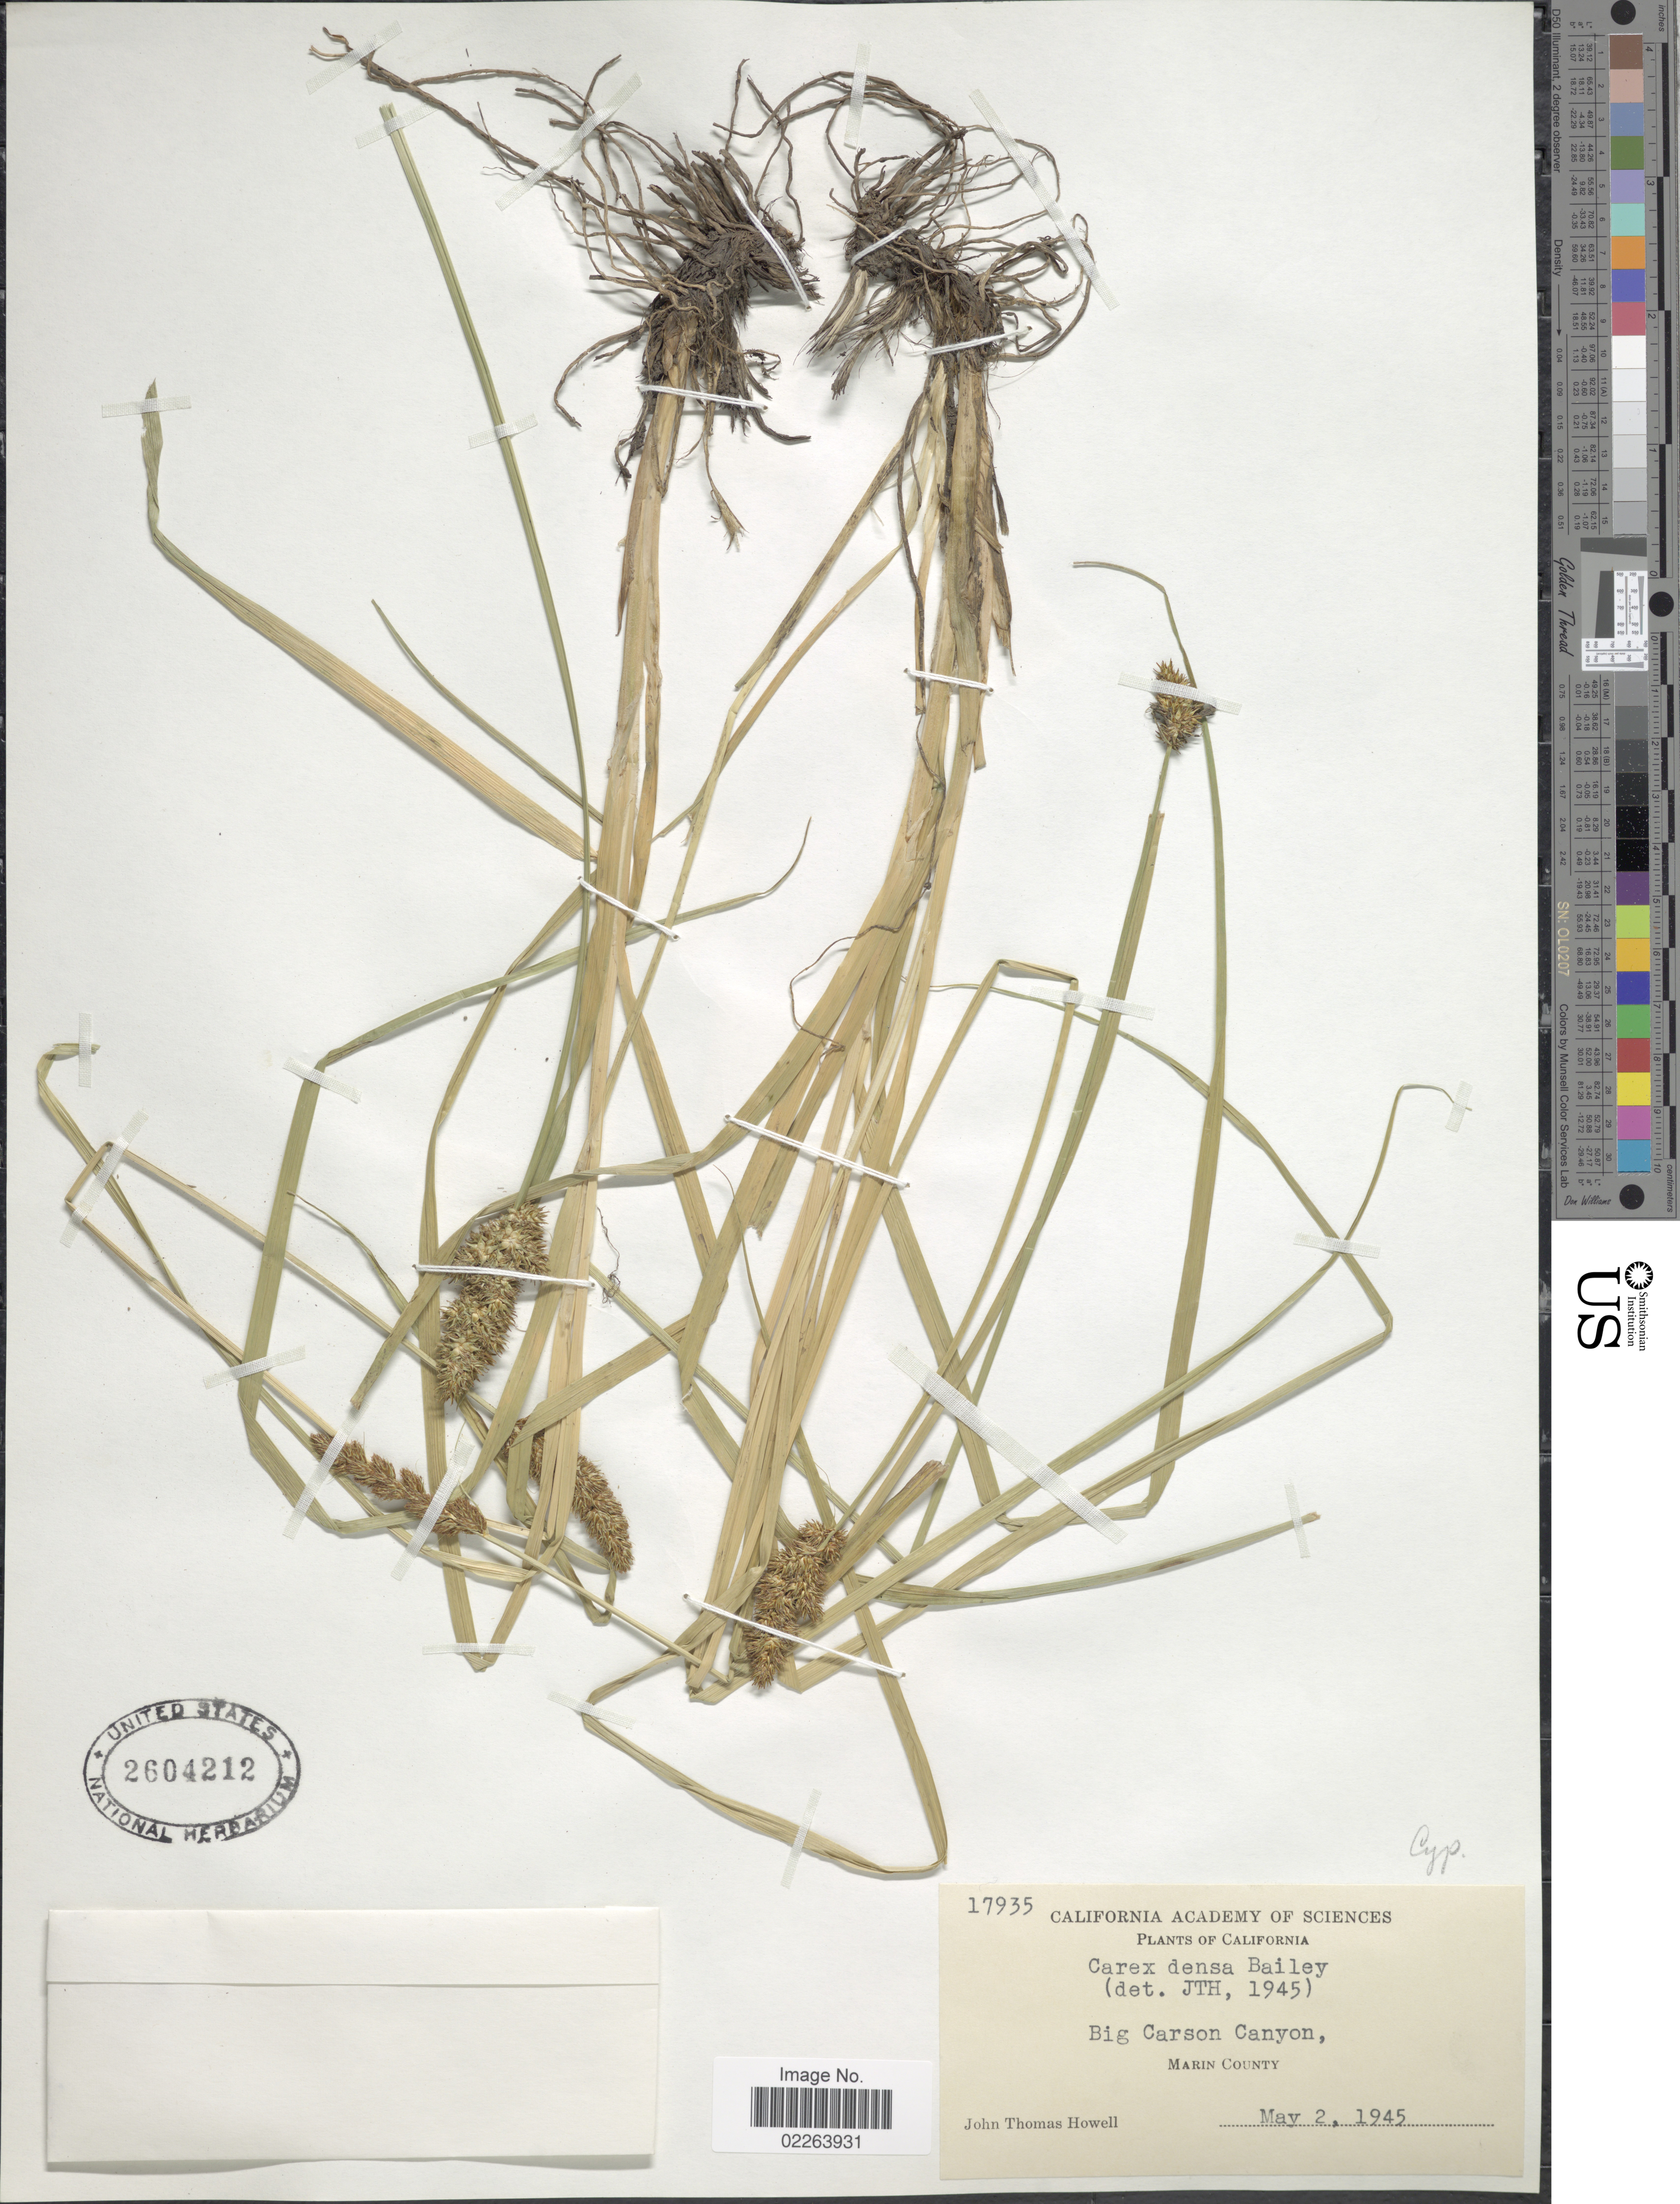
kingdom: Plantae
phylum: Tracheophyta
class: Liliopsida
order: Poales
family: Cyperaceae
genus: Carex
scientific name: Carex densa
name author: (L.H. Bailey) L.H. Bailey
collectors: J. T. Howell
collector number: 17935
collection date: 1945-05-02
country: United States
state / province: California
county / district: Marin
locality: Big Carson Canyon, Marin County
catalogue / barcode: US 2604212